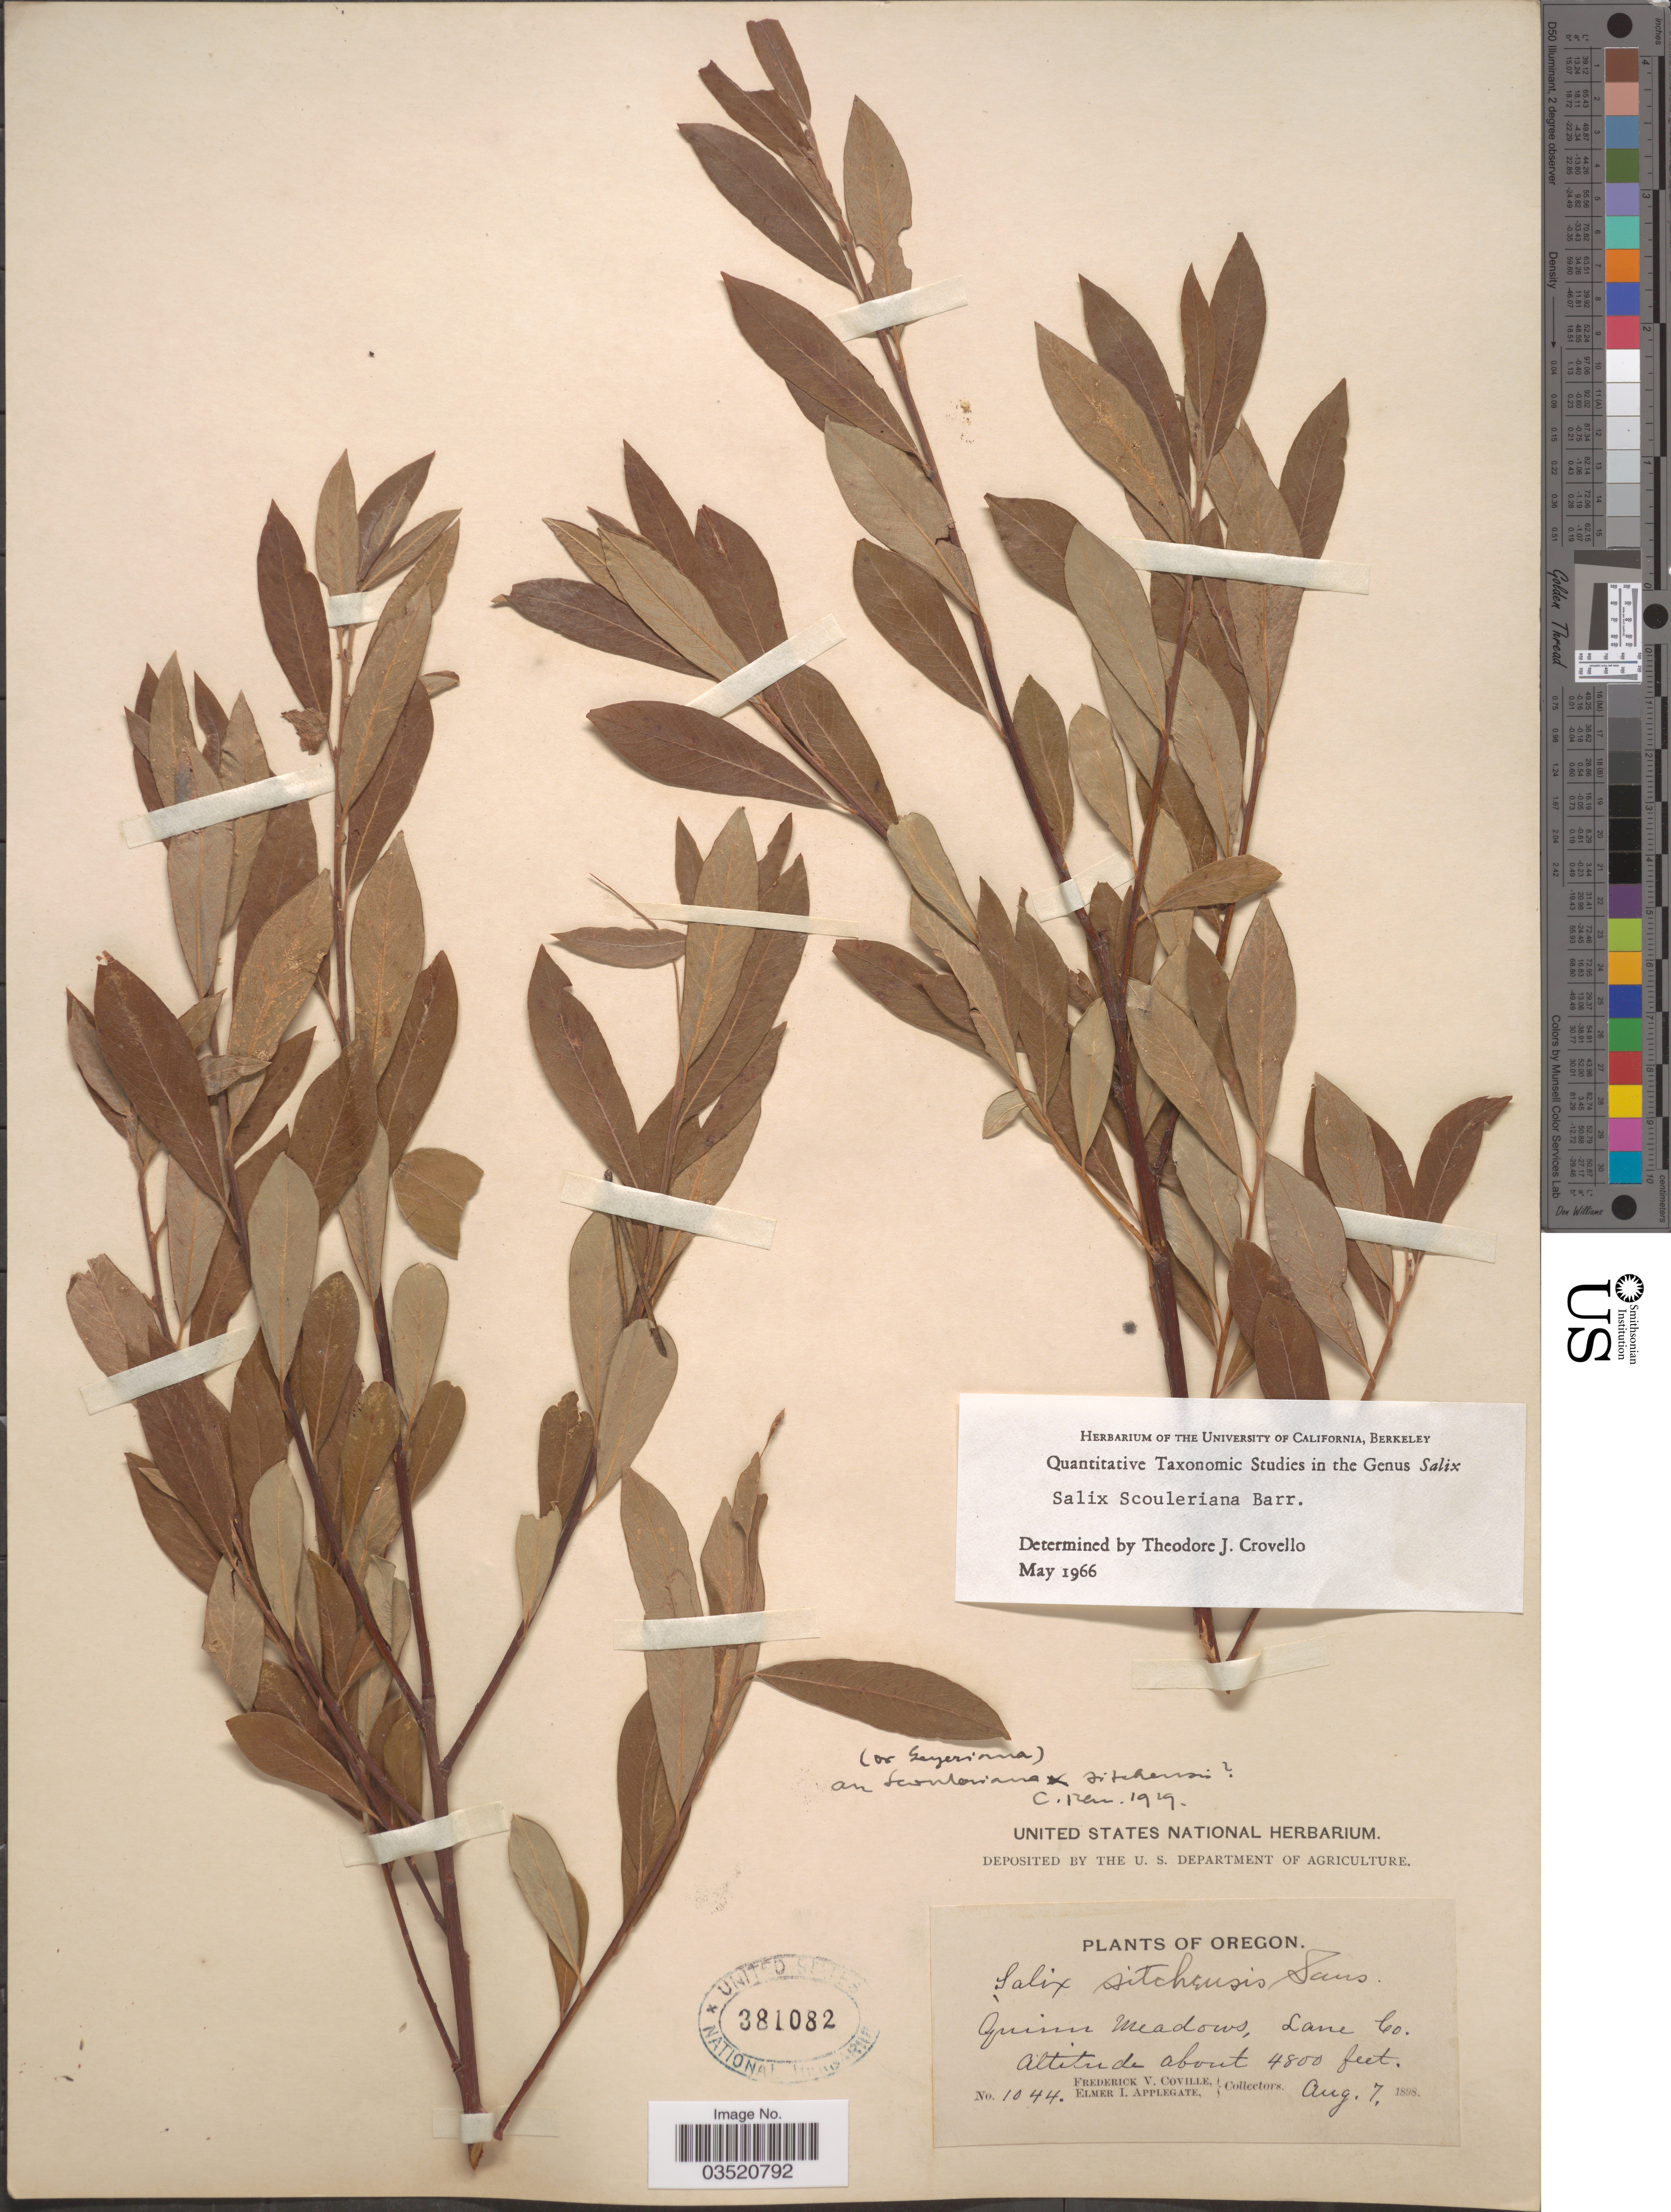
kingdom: Plantae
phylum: Tracheophyta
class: Magnoliopsida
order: Malpighiales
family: Salicaceae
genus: Salix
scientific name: Salix scouleriana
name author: Barratt ex Hook.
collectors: F. V. Coville & E. I. Applegate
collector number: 1044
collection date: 1898-08-07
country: United States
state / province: Oregon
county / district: Lane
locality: Quinn Meadows, Lane Co.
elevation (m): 1463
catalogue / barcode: US 381082